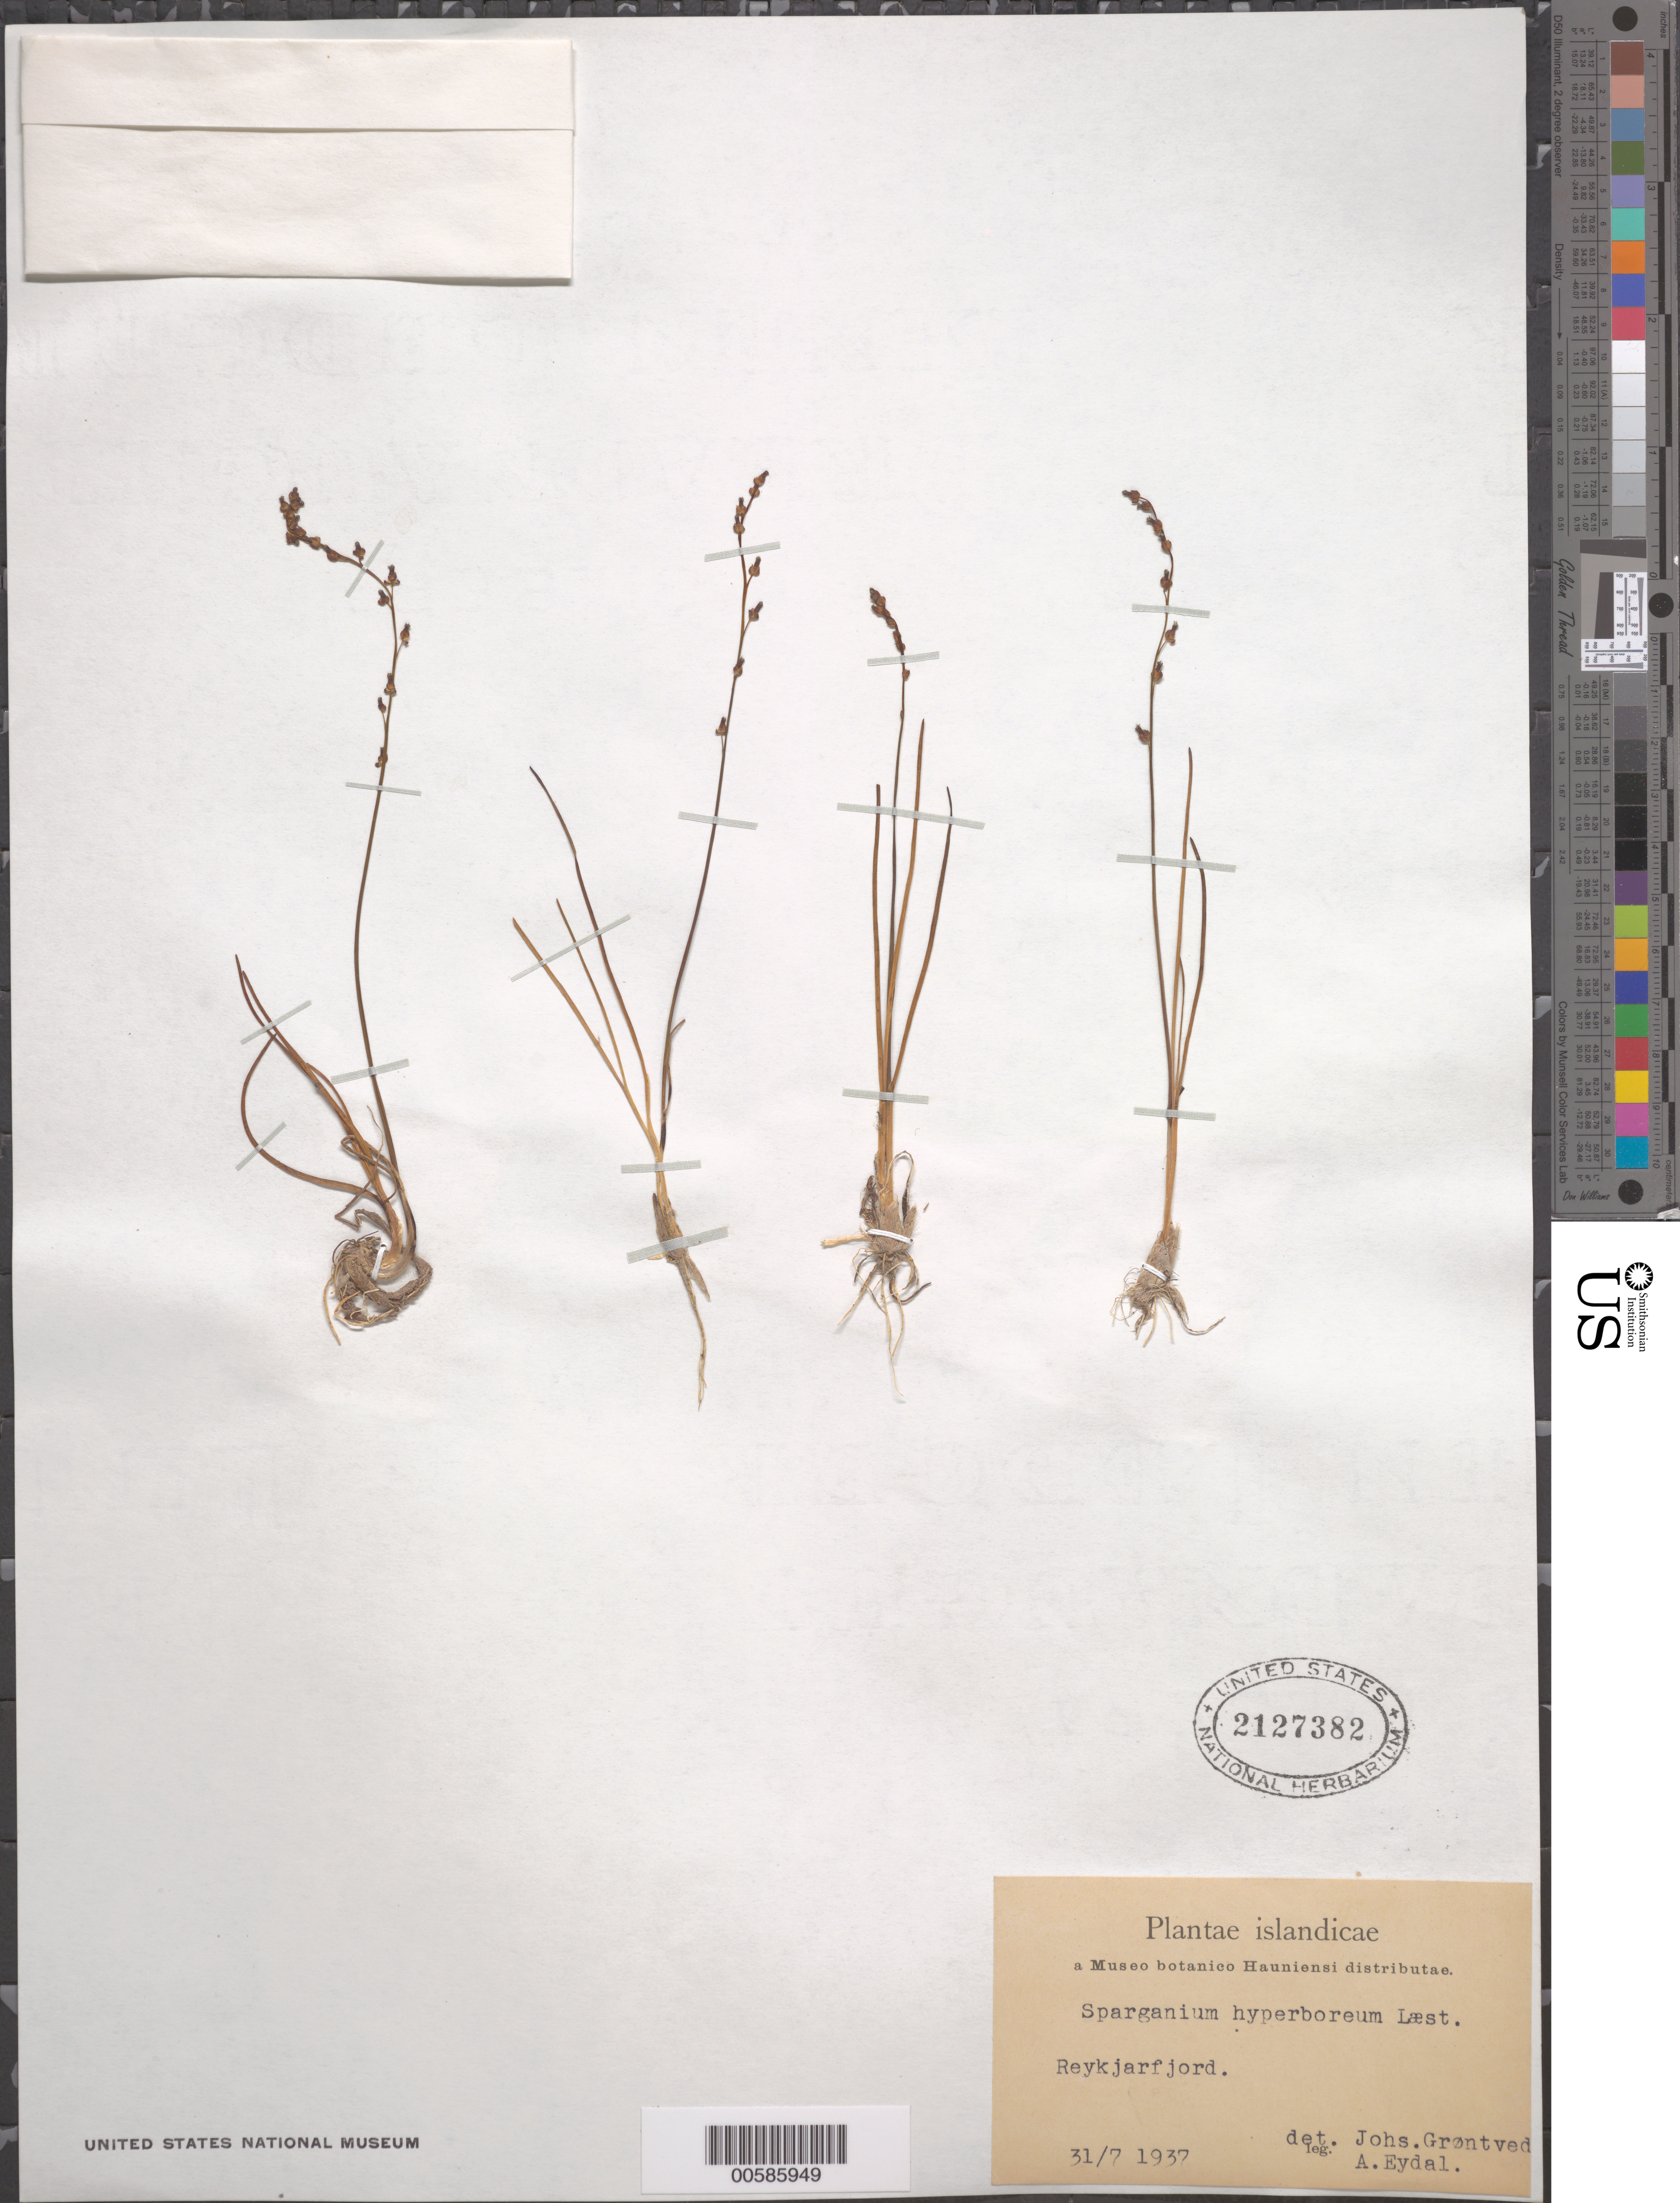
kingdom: Plantae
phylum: Tracheophyta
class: Liliopsida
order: Alismatales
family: Juncaginaceae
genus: Triglochin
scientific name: Triglochin palustris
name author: L.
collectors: A. Eydal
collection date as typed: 31 Jul 1937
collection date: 1937-07-31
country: Iceland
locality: Reykjarfjord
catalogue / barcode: US 2127382